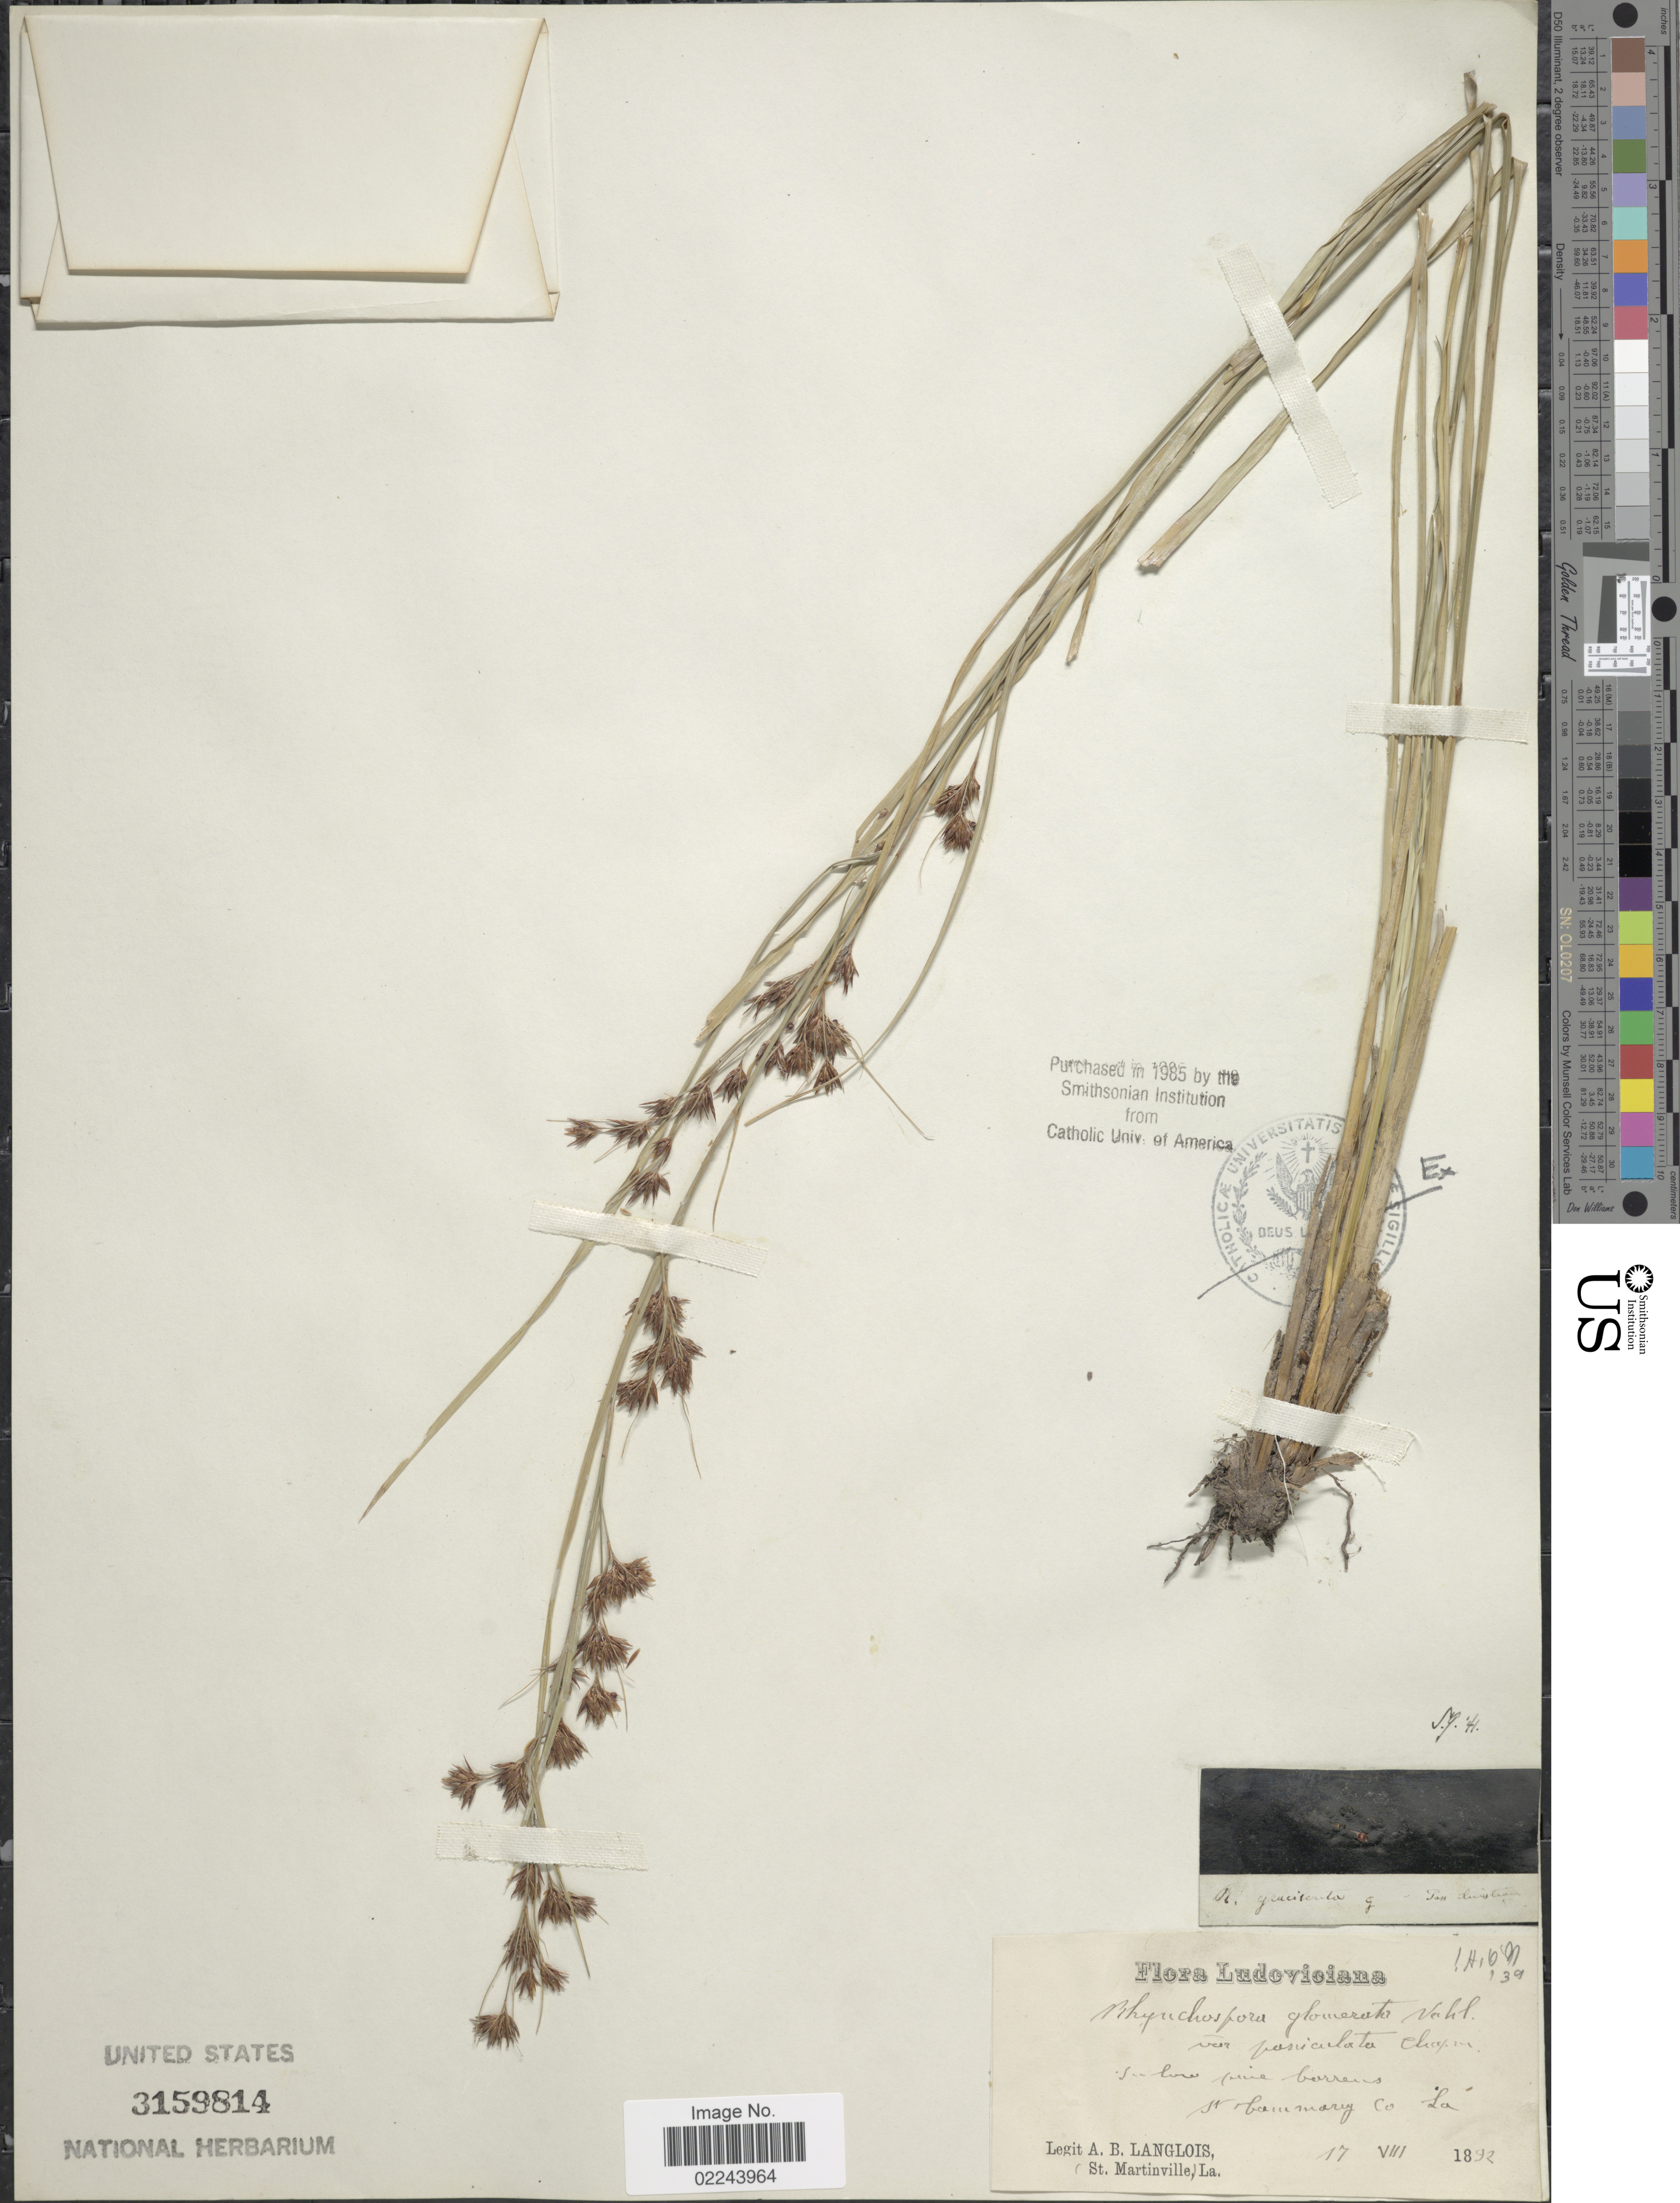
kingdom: Plantae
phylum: Tracheophyta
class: Liliopsida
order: Poales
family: Cyperaceae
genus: Rhynchospora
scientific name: Rhynchospora glomerata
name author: (L.) Vahl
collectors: A. Langlois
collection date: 1892-08-17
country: United States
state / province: Louisiana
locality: St. Tammany Co, La.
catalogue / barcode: US 3159814